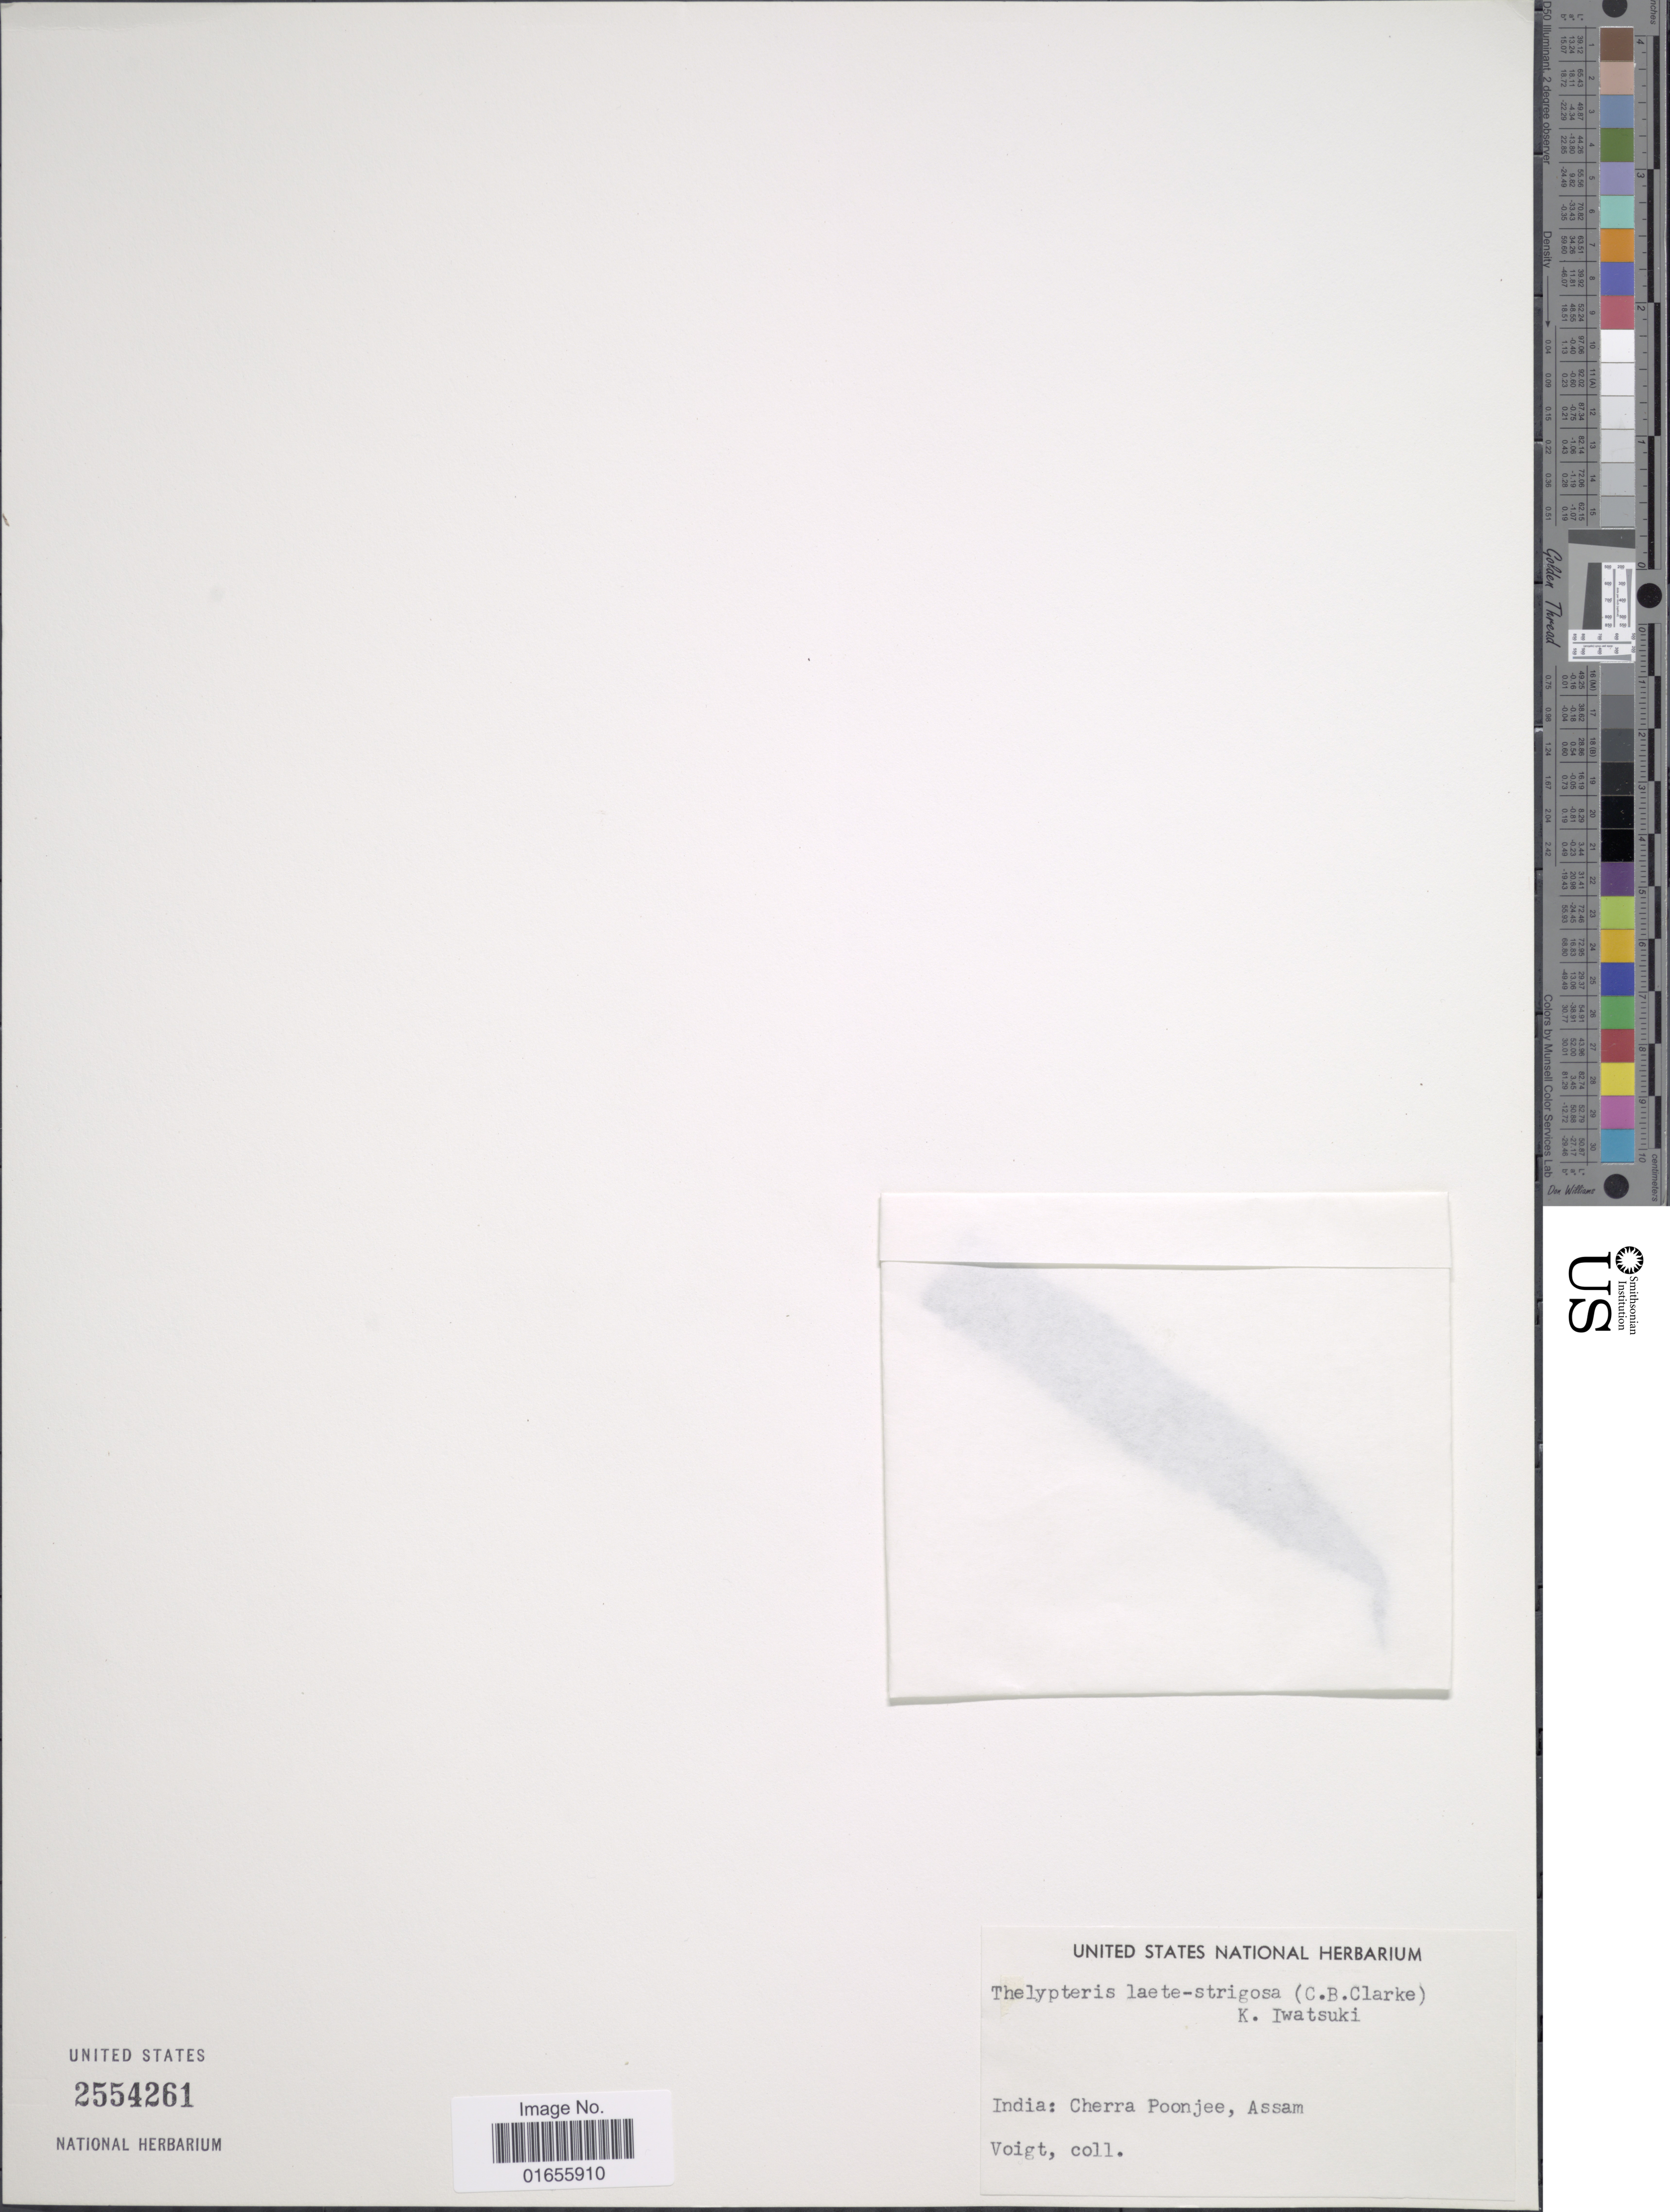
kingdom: Plantae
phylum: Tracheophyta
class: Polypodiopsida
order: Polypodiales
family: Thelypteridaceae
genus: Pronephrium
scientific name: Pronephrium articulatum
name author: (Houlston & T. Moore) Holttum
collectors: Voigt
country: India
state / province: Assam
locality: Cherra Poonjee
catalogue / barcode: US 2554261